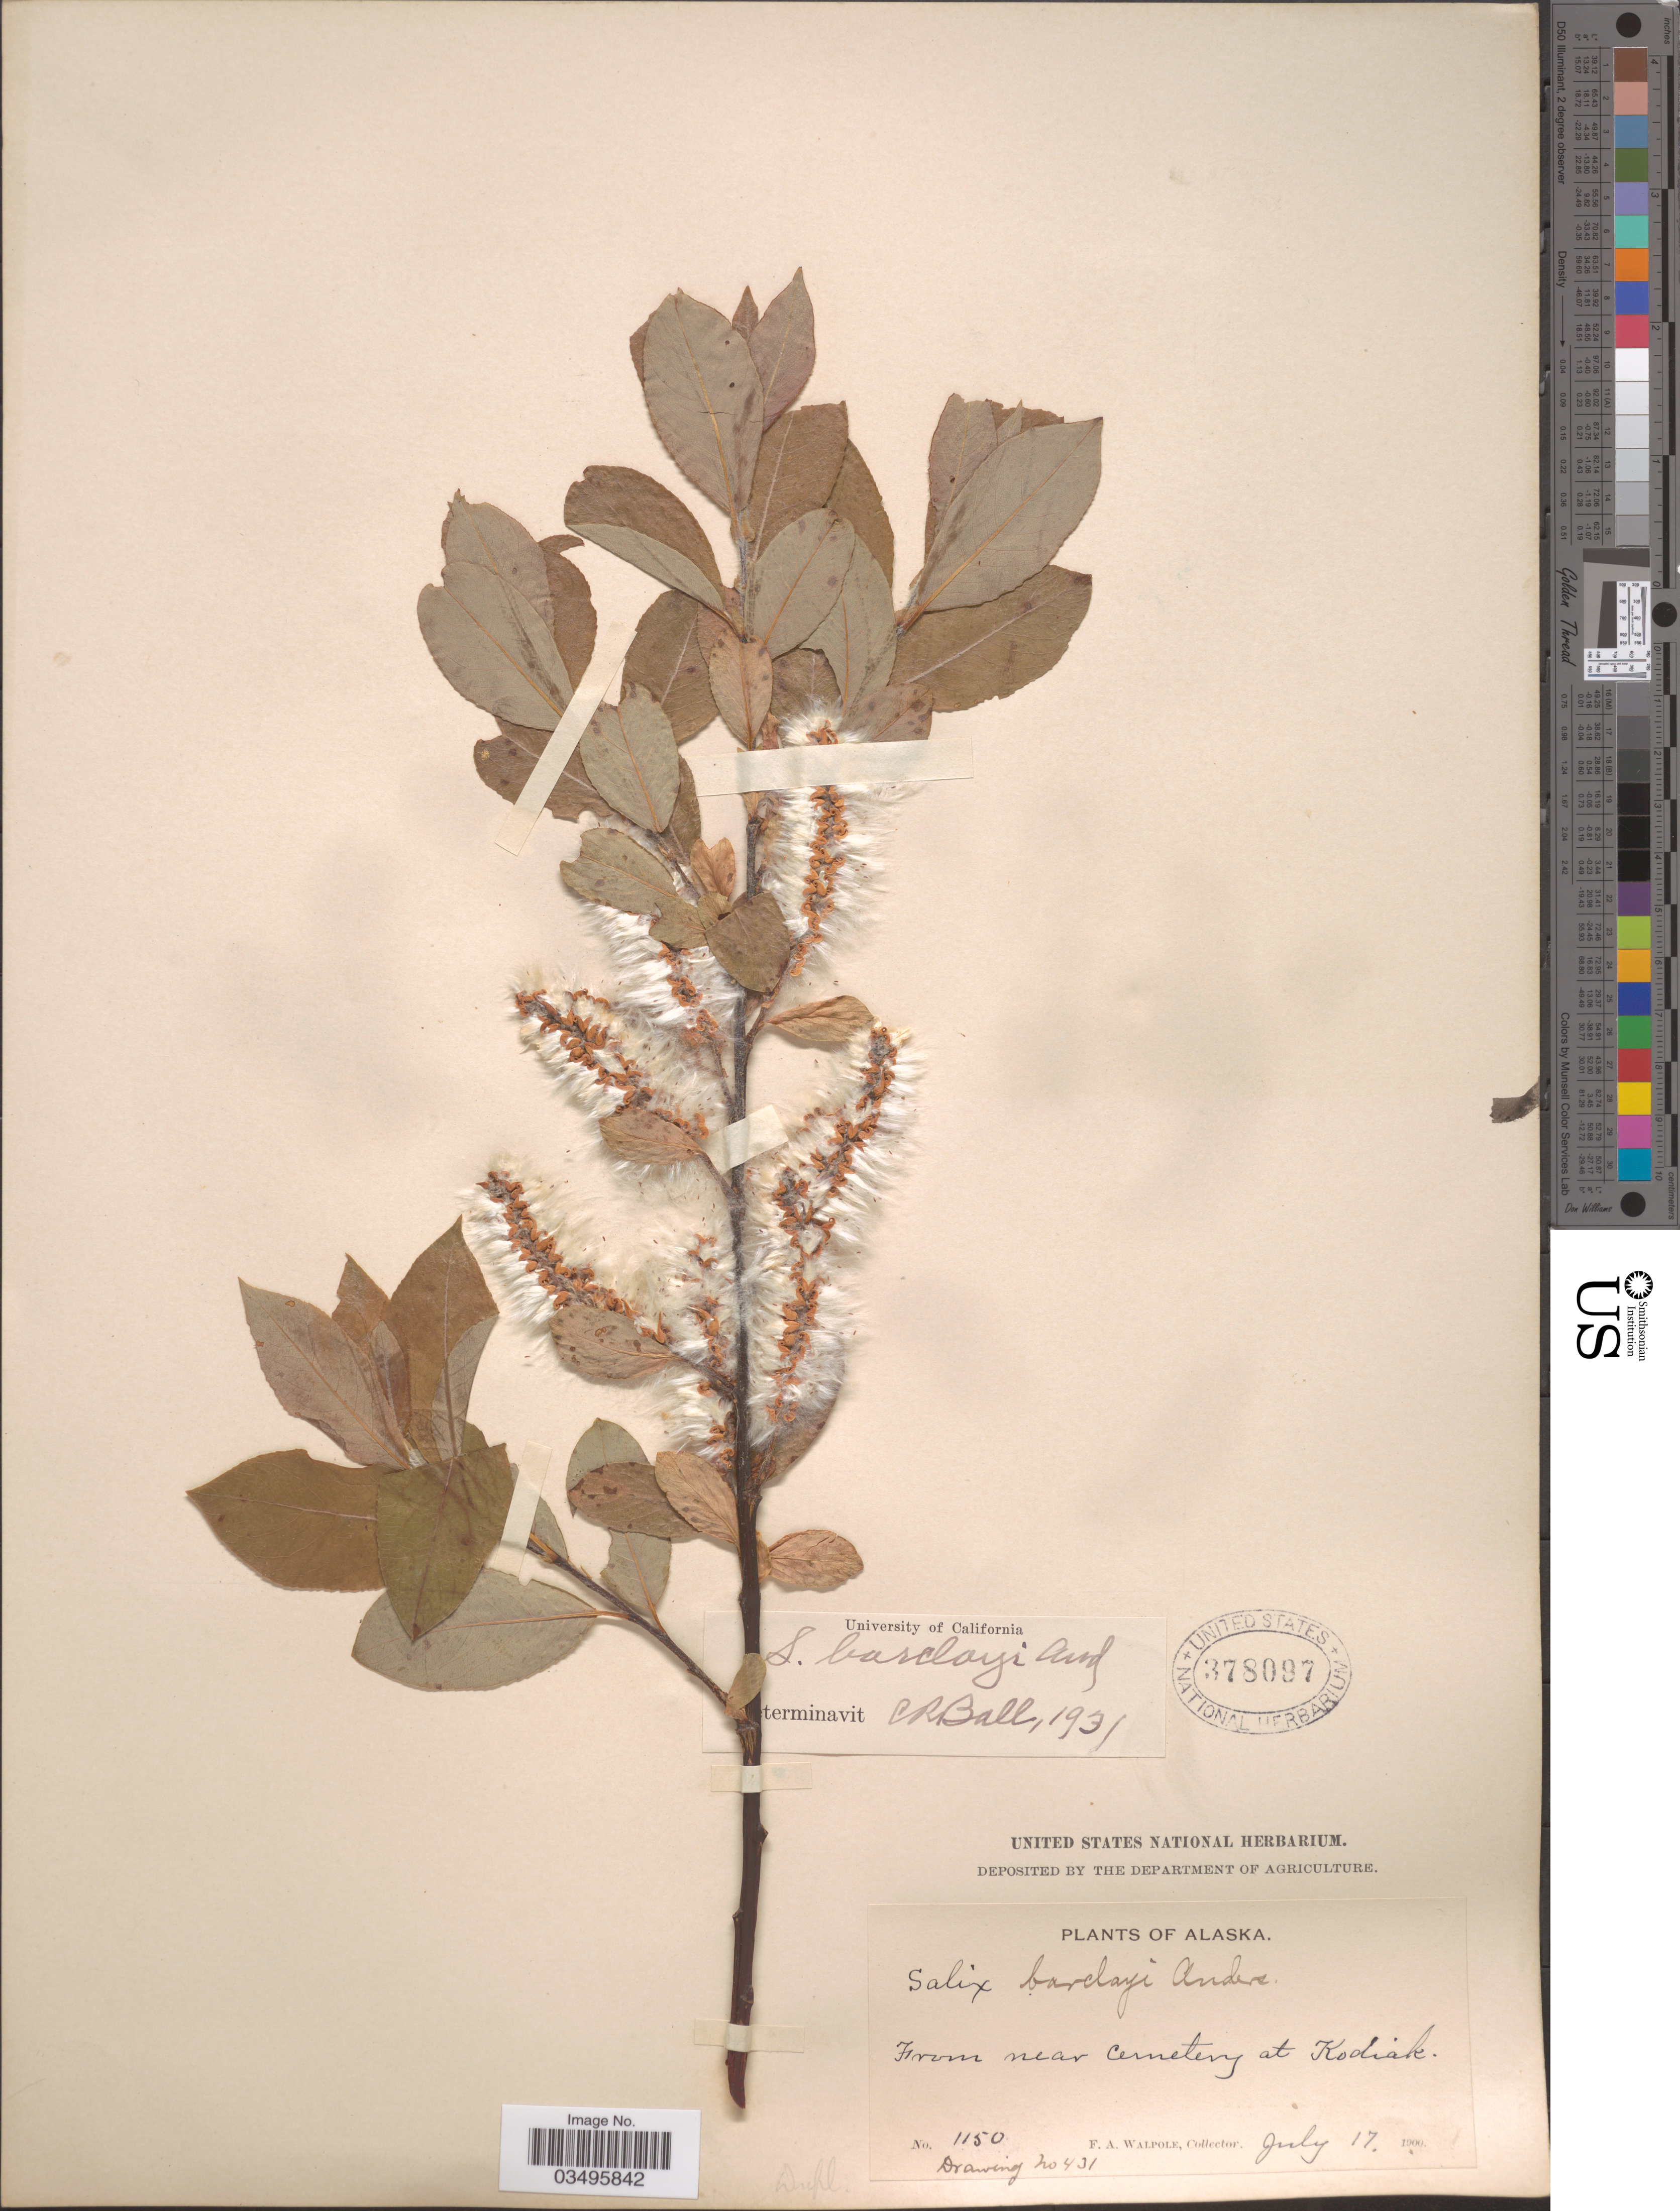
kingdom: Plantae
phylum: Tracheophyta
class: Magnoliopsida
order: Malpighiales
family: Salicaceae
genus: Salix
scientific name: Salix barclayi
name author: Andersson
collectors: F. Walpole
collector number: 1150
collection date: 1900-07-17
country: United States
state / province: Alaska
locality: From near Cemetery at Kodiak.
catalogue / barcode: US 378097